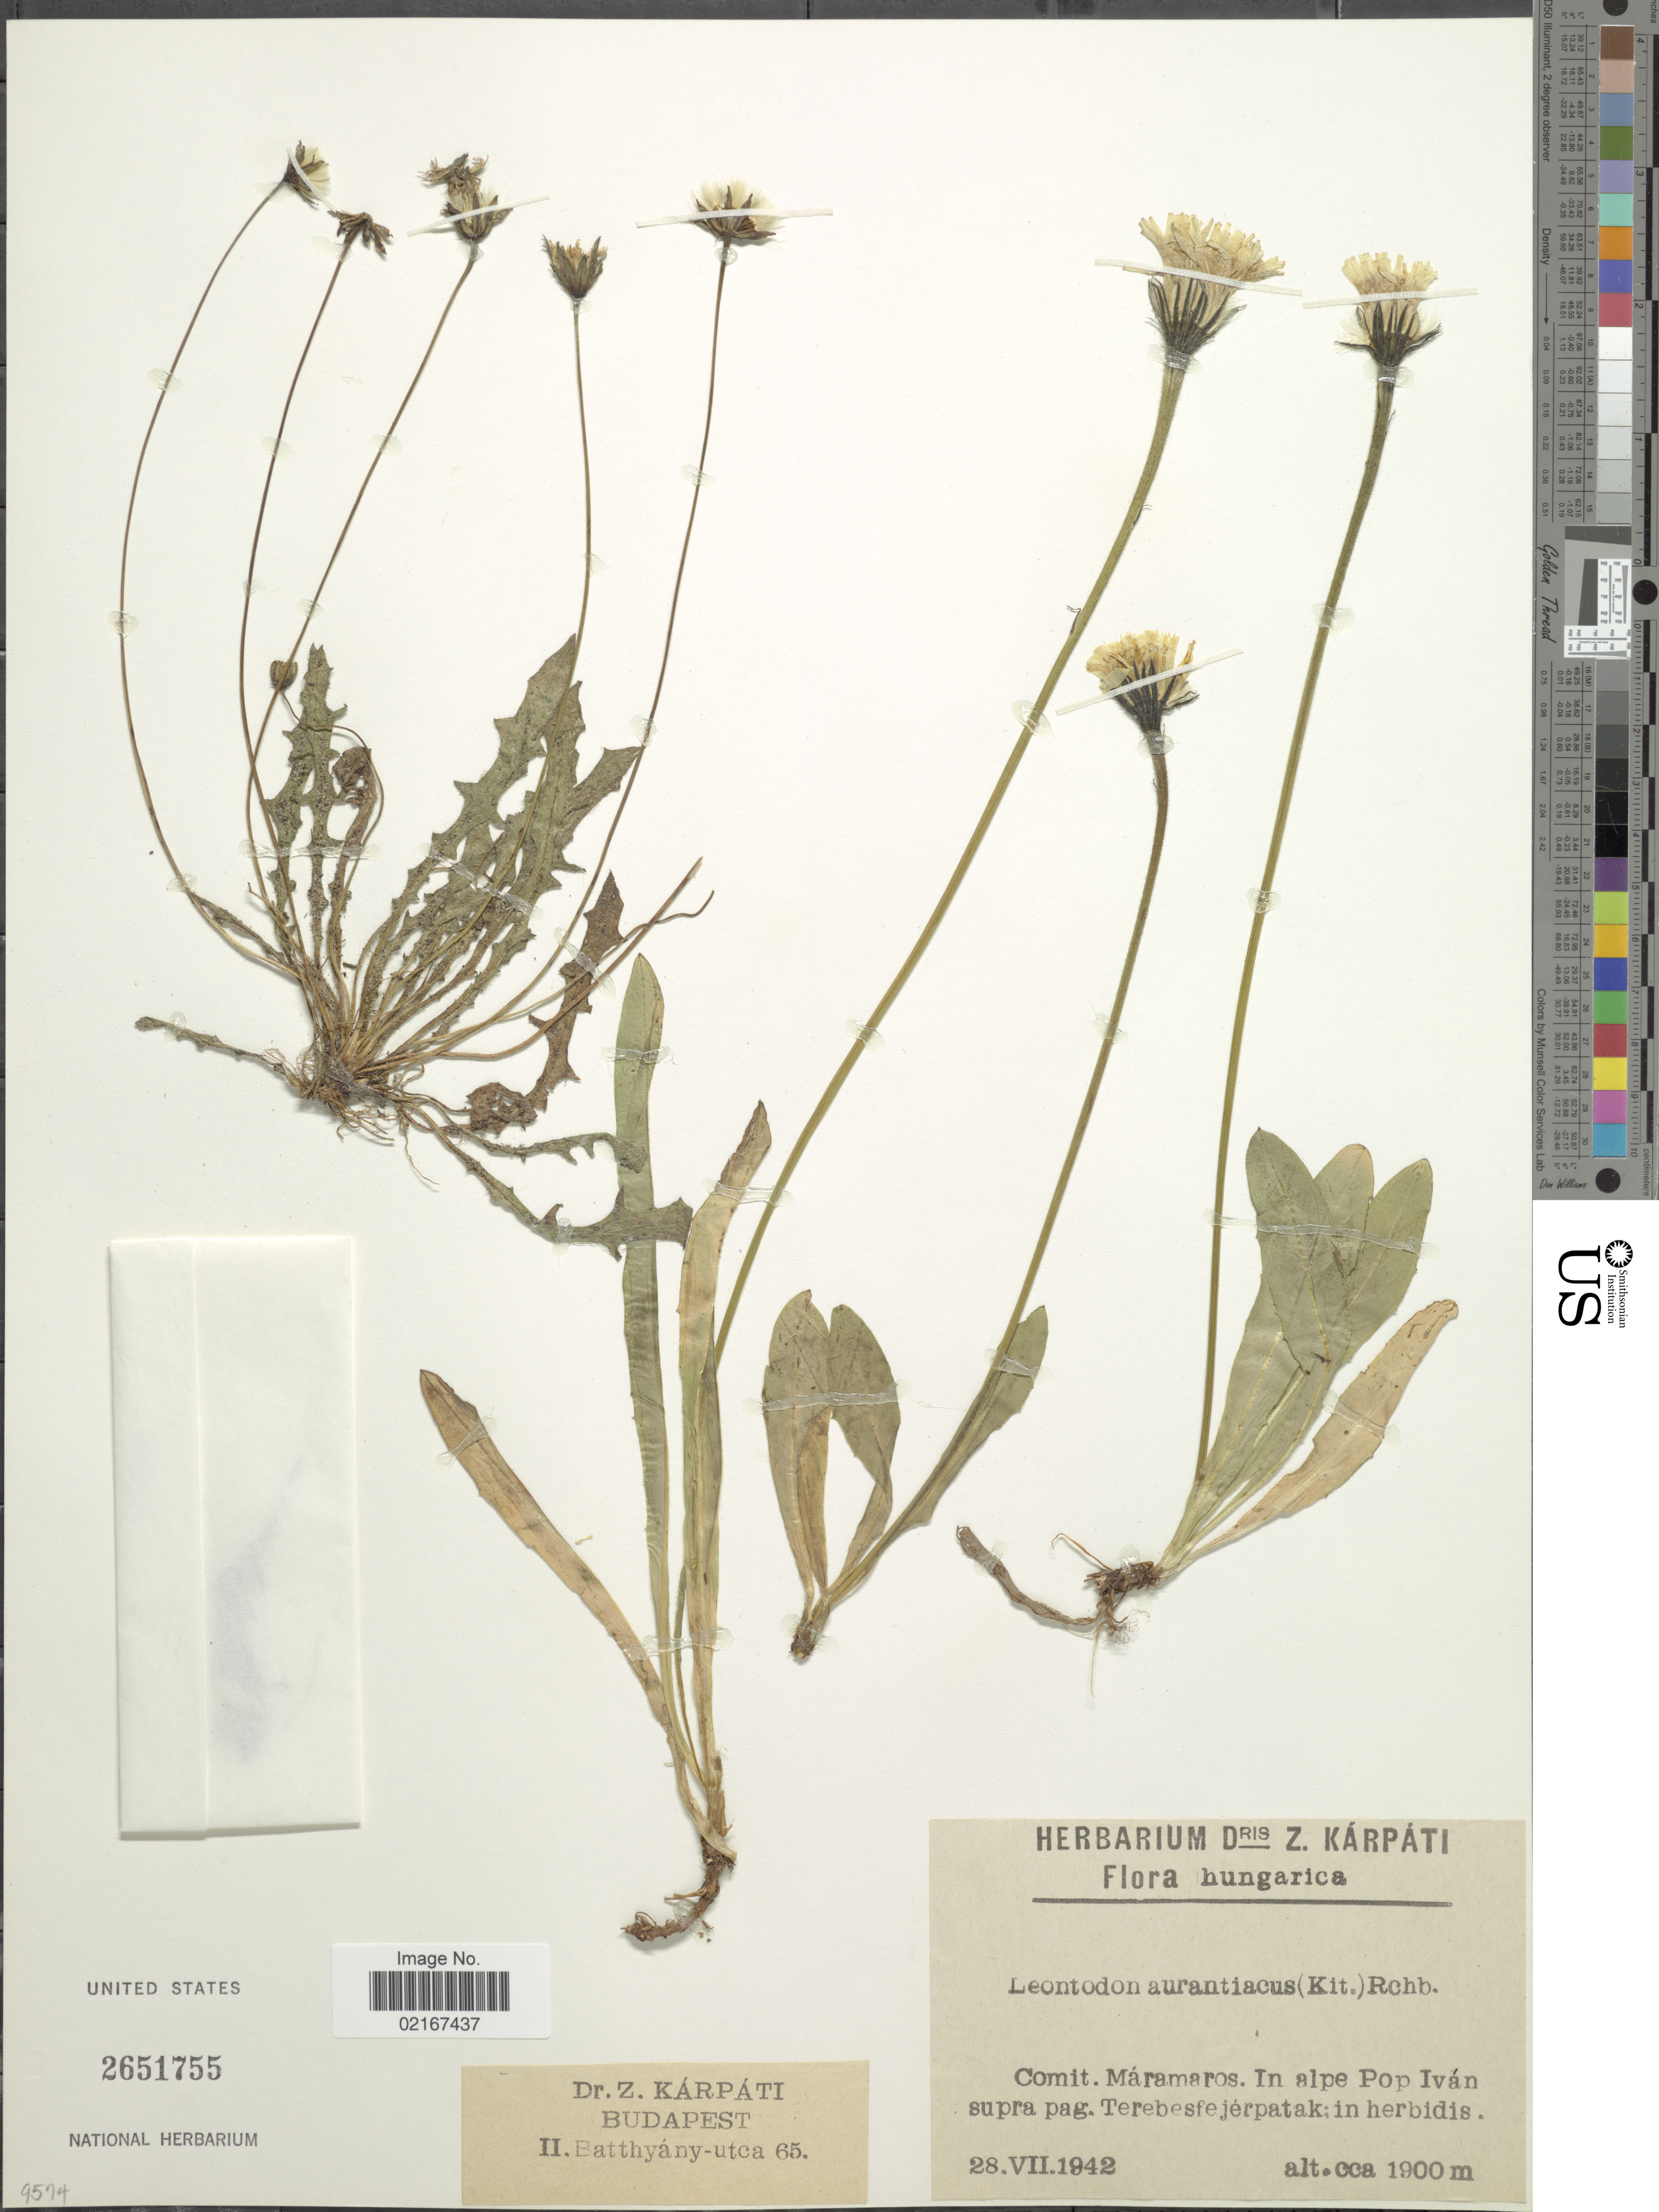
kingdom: Plantae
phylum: Tracheophyta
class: Magnoliopsida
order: Asterales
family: Asteraceae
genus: Scorzoneroides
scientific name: Scorzoneroides crocea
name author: (Haenke) Holub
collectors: ex herb. Dris Z. Karpati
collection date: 1942-07-28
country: Hungary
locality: Comit. Maramaros, in alpe Pop Ivan supra pag. Terebesfejerpatak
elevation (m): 1900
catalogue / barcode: US 2651755